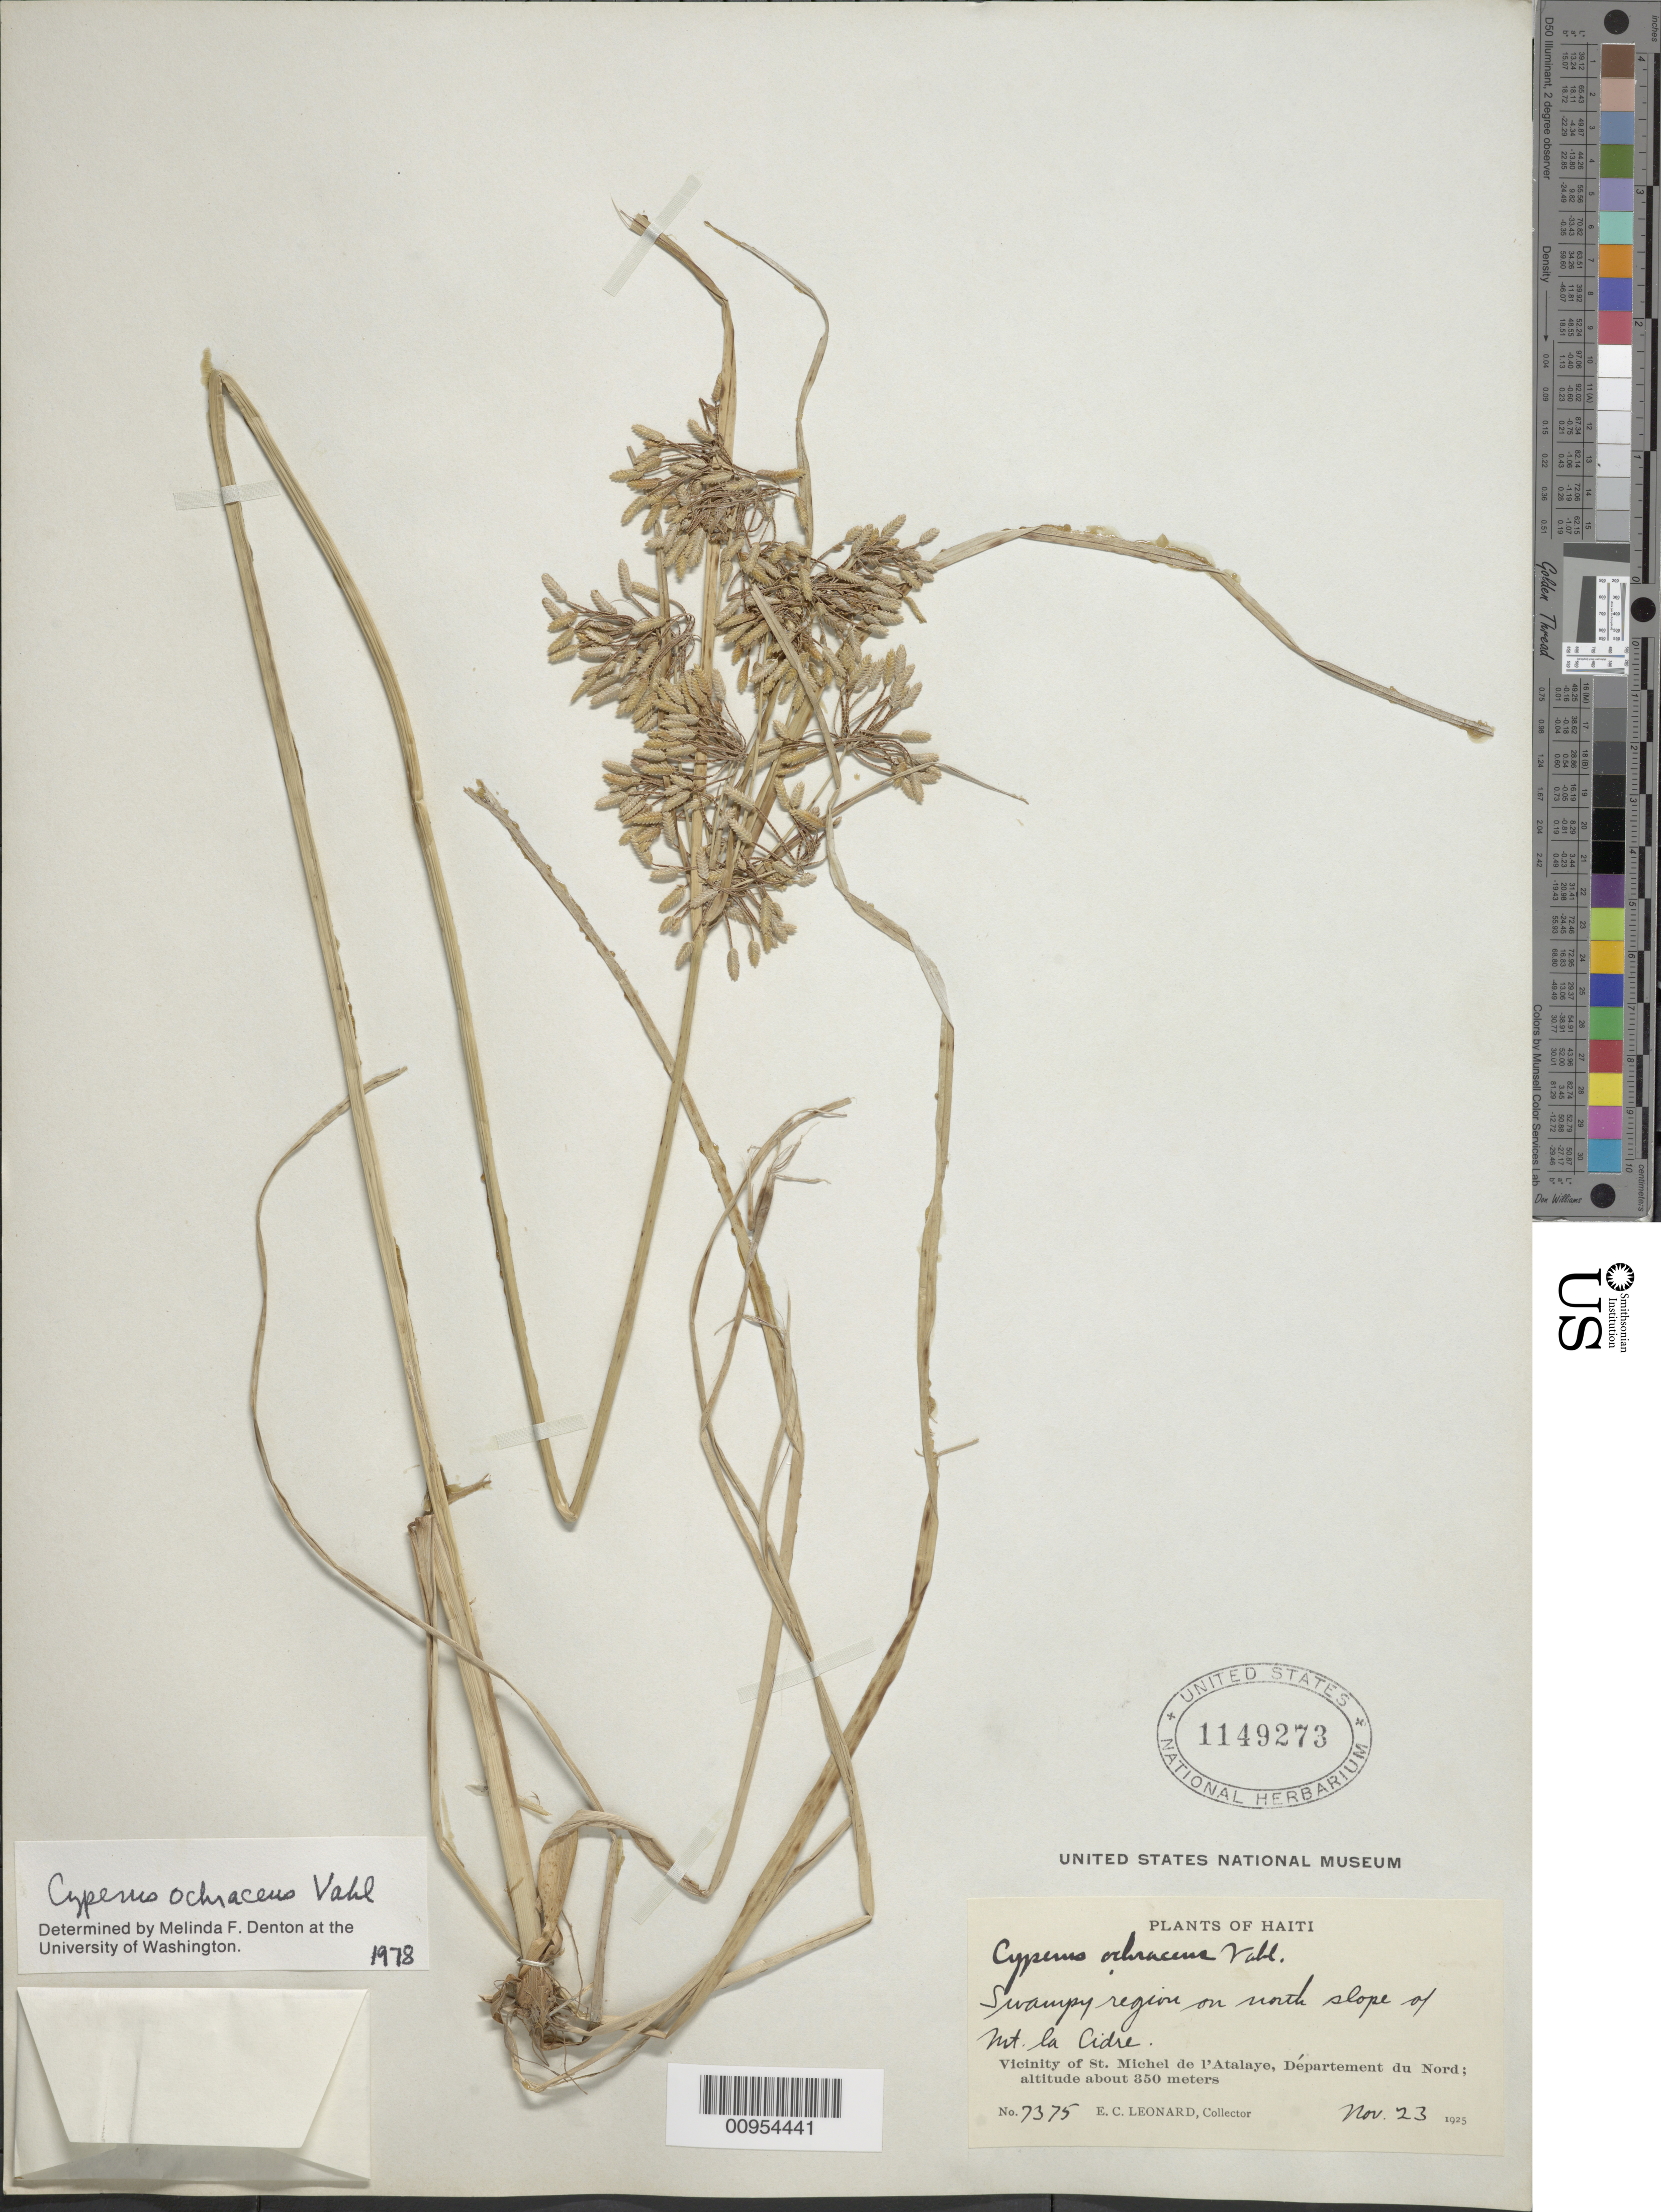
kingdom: Plantae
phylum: Tracheophyta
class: Liliopsida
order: Poales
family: Cyperaceae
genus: Cyperus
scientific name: Cyperus ochraceus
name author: Vahl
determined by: Denton, M. F.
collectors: E. C. Leonard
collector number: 7375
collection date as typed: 23 Nov 1925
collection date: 1925-11-23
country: Haiti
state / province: Artibonite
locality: Vicinity of St. Michel de l'Atalaye, swampy region on north slope of Mt. la Cidre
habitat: Swampy region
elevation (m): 350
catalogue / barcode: US 1149273